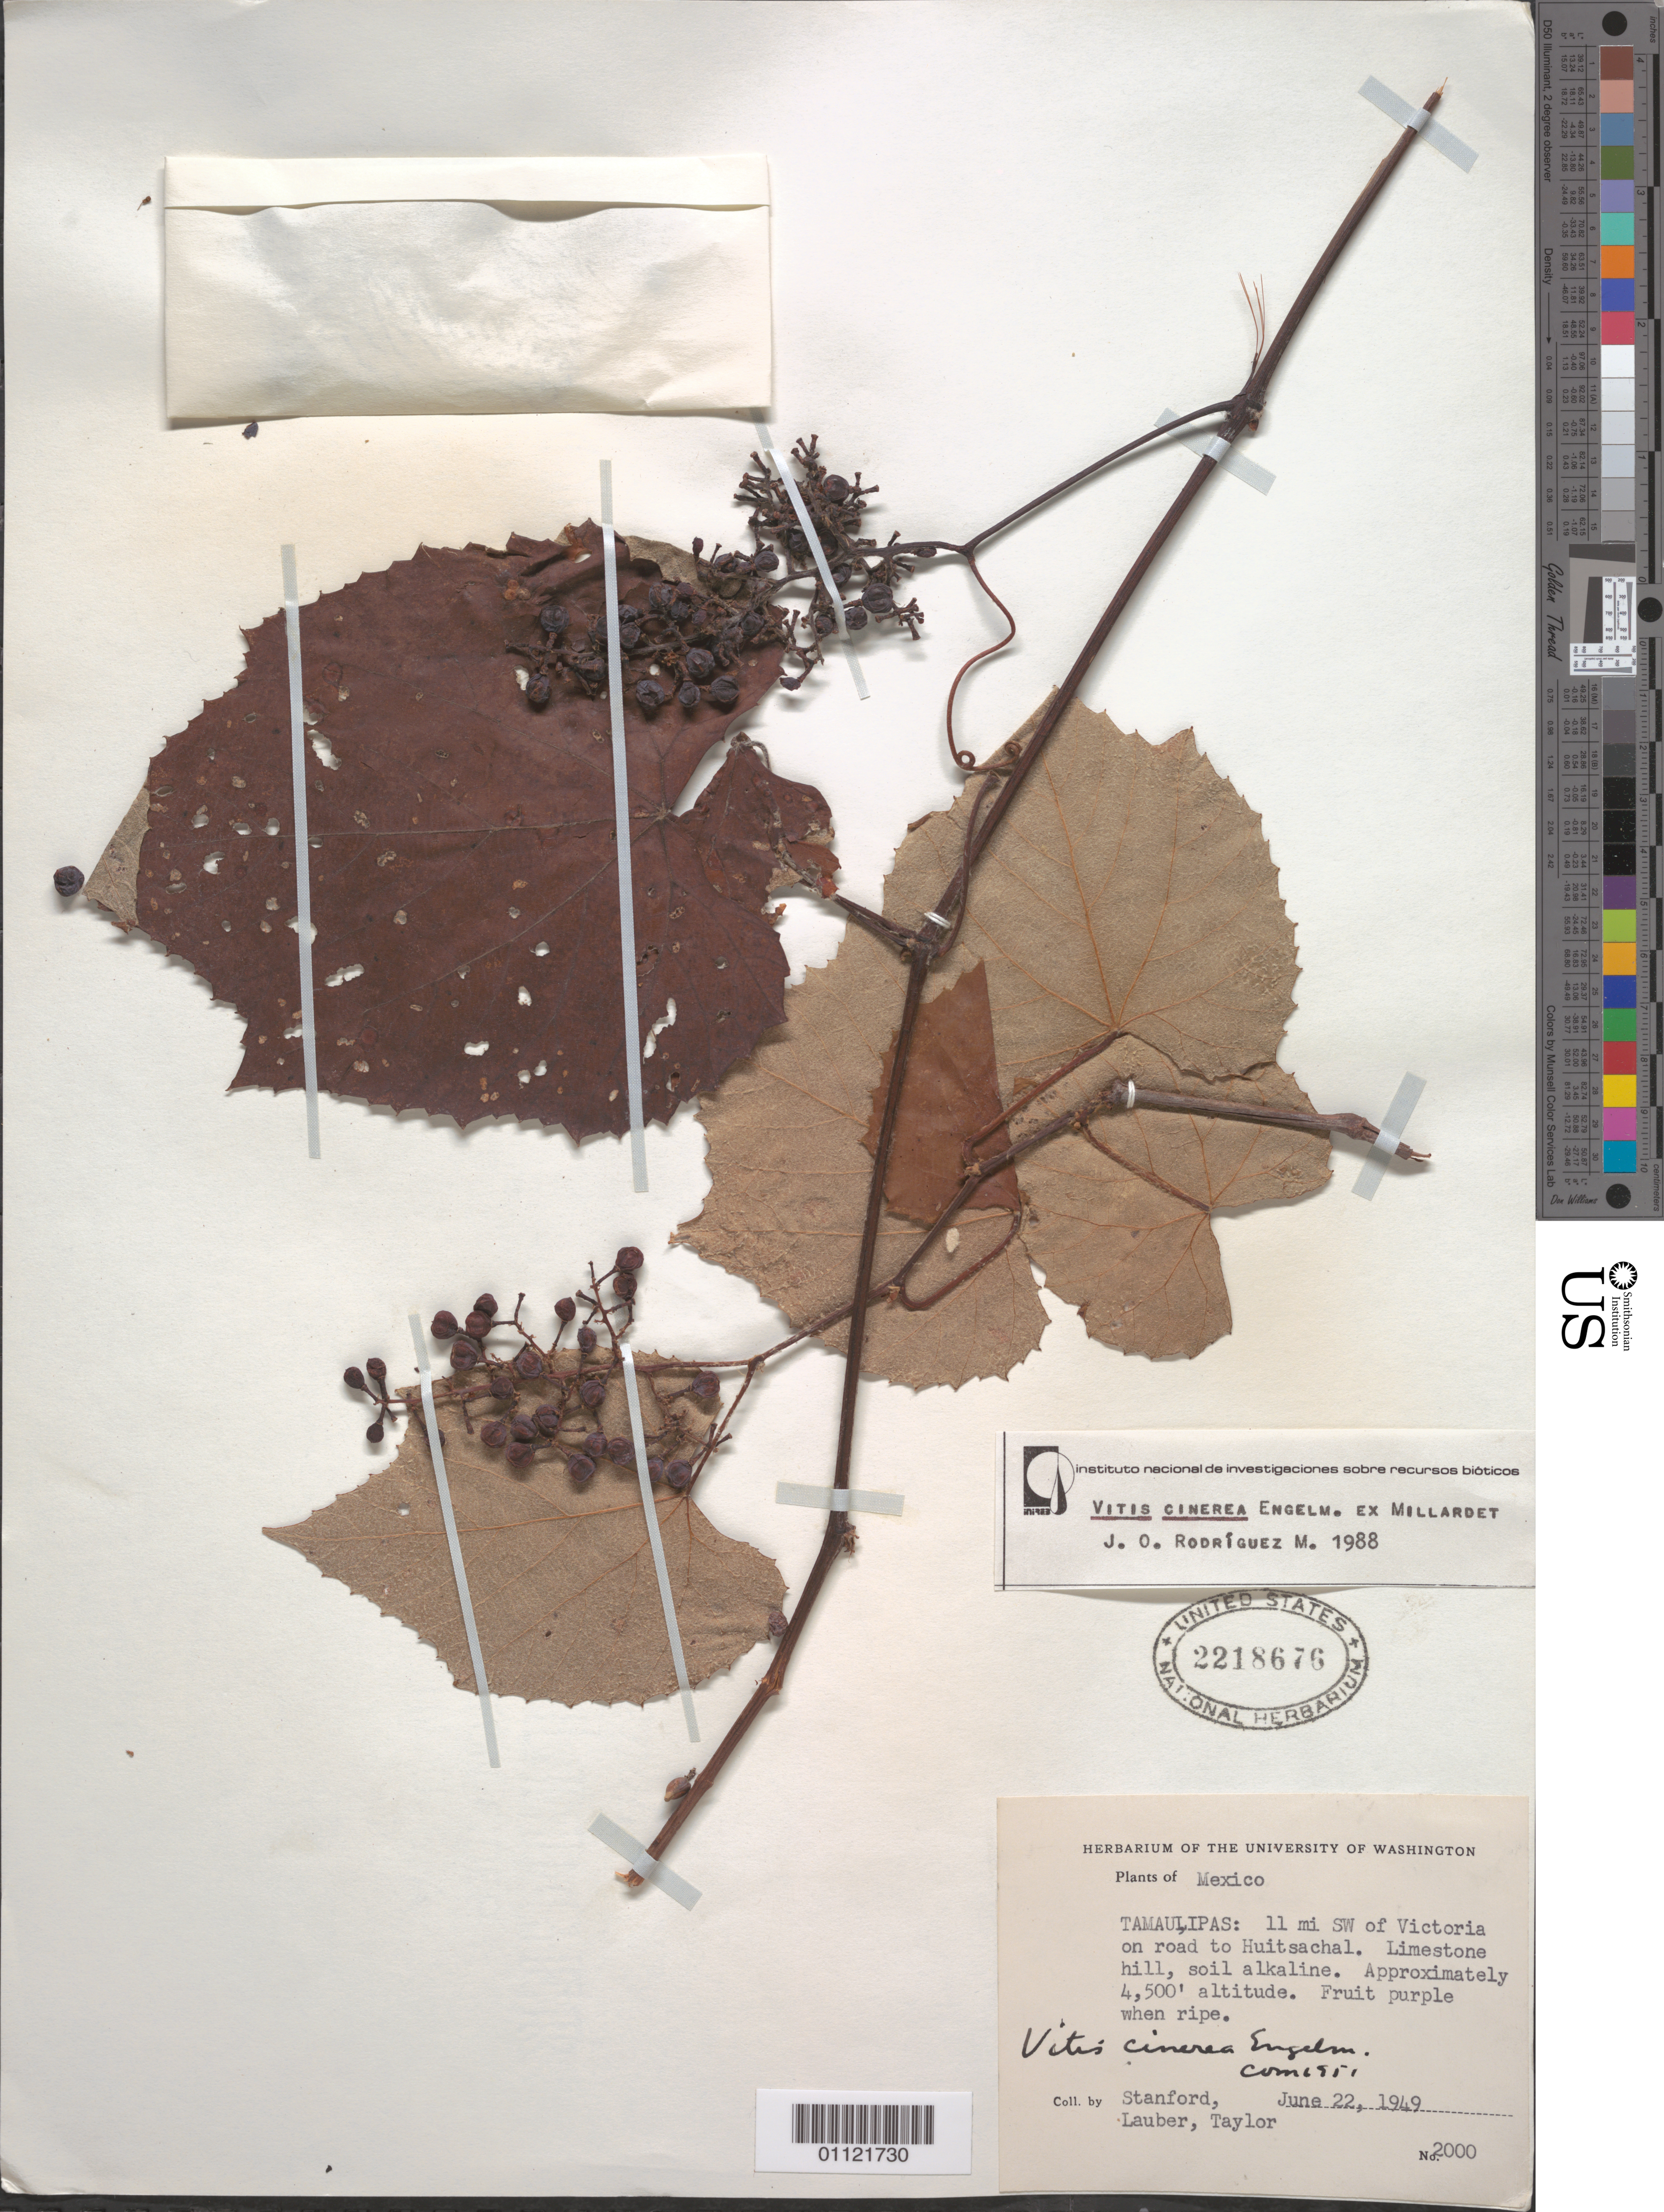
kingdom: Plantae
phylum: Tracheophyta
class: Magnoliopsida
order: Vitales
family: Vitaceae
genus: Vitis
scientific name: Vitis cinerea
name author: (Engelm.) Millardet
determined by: Rodriguez M., J. O.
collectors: L. Standford, S. M. Lauber & L. A. Taylor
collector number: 2000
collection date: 1949-06-22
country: Mexico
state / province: Tamaulipas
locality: Tamaulipas: 11 mi SW of Victoria on road to Huitsachal.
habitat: Limestone hill, soil alkaline.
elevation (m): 1372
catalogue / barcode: US 2218676